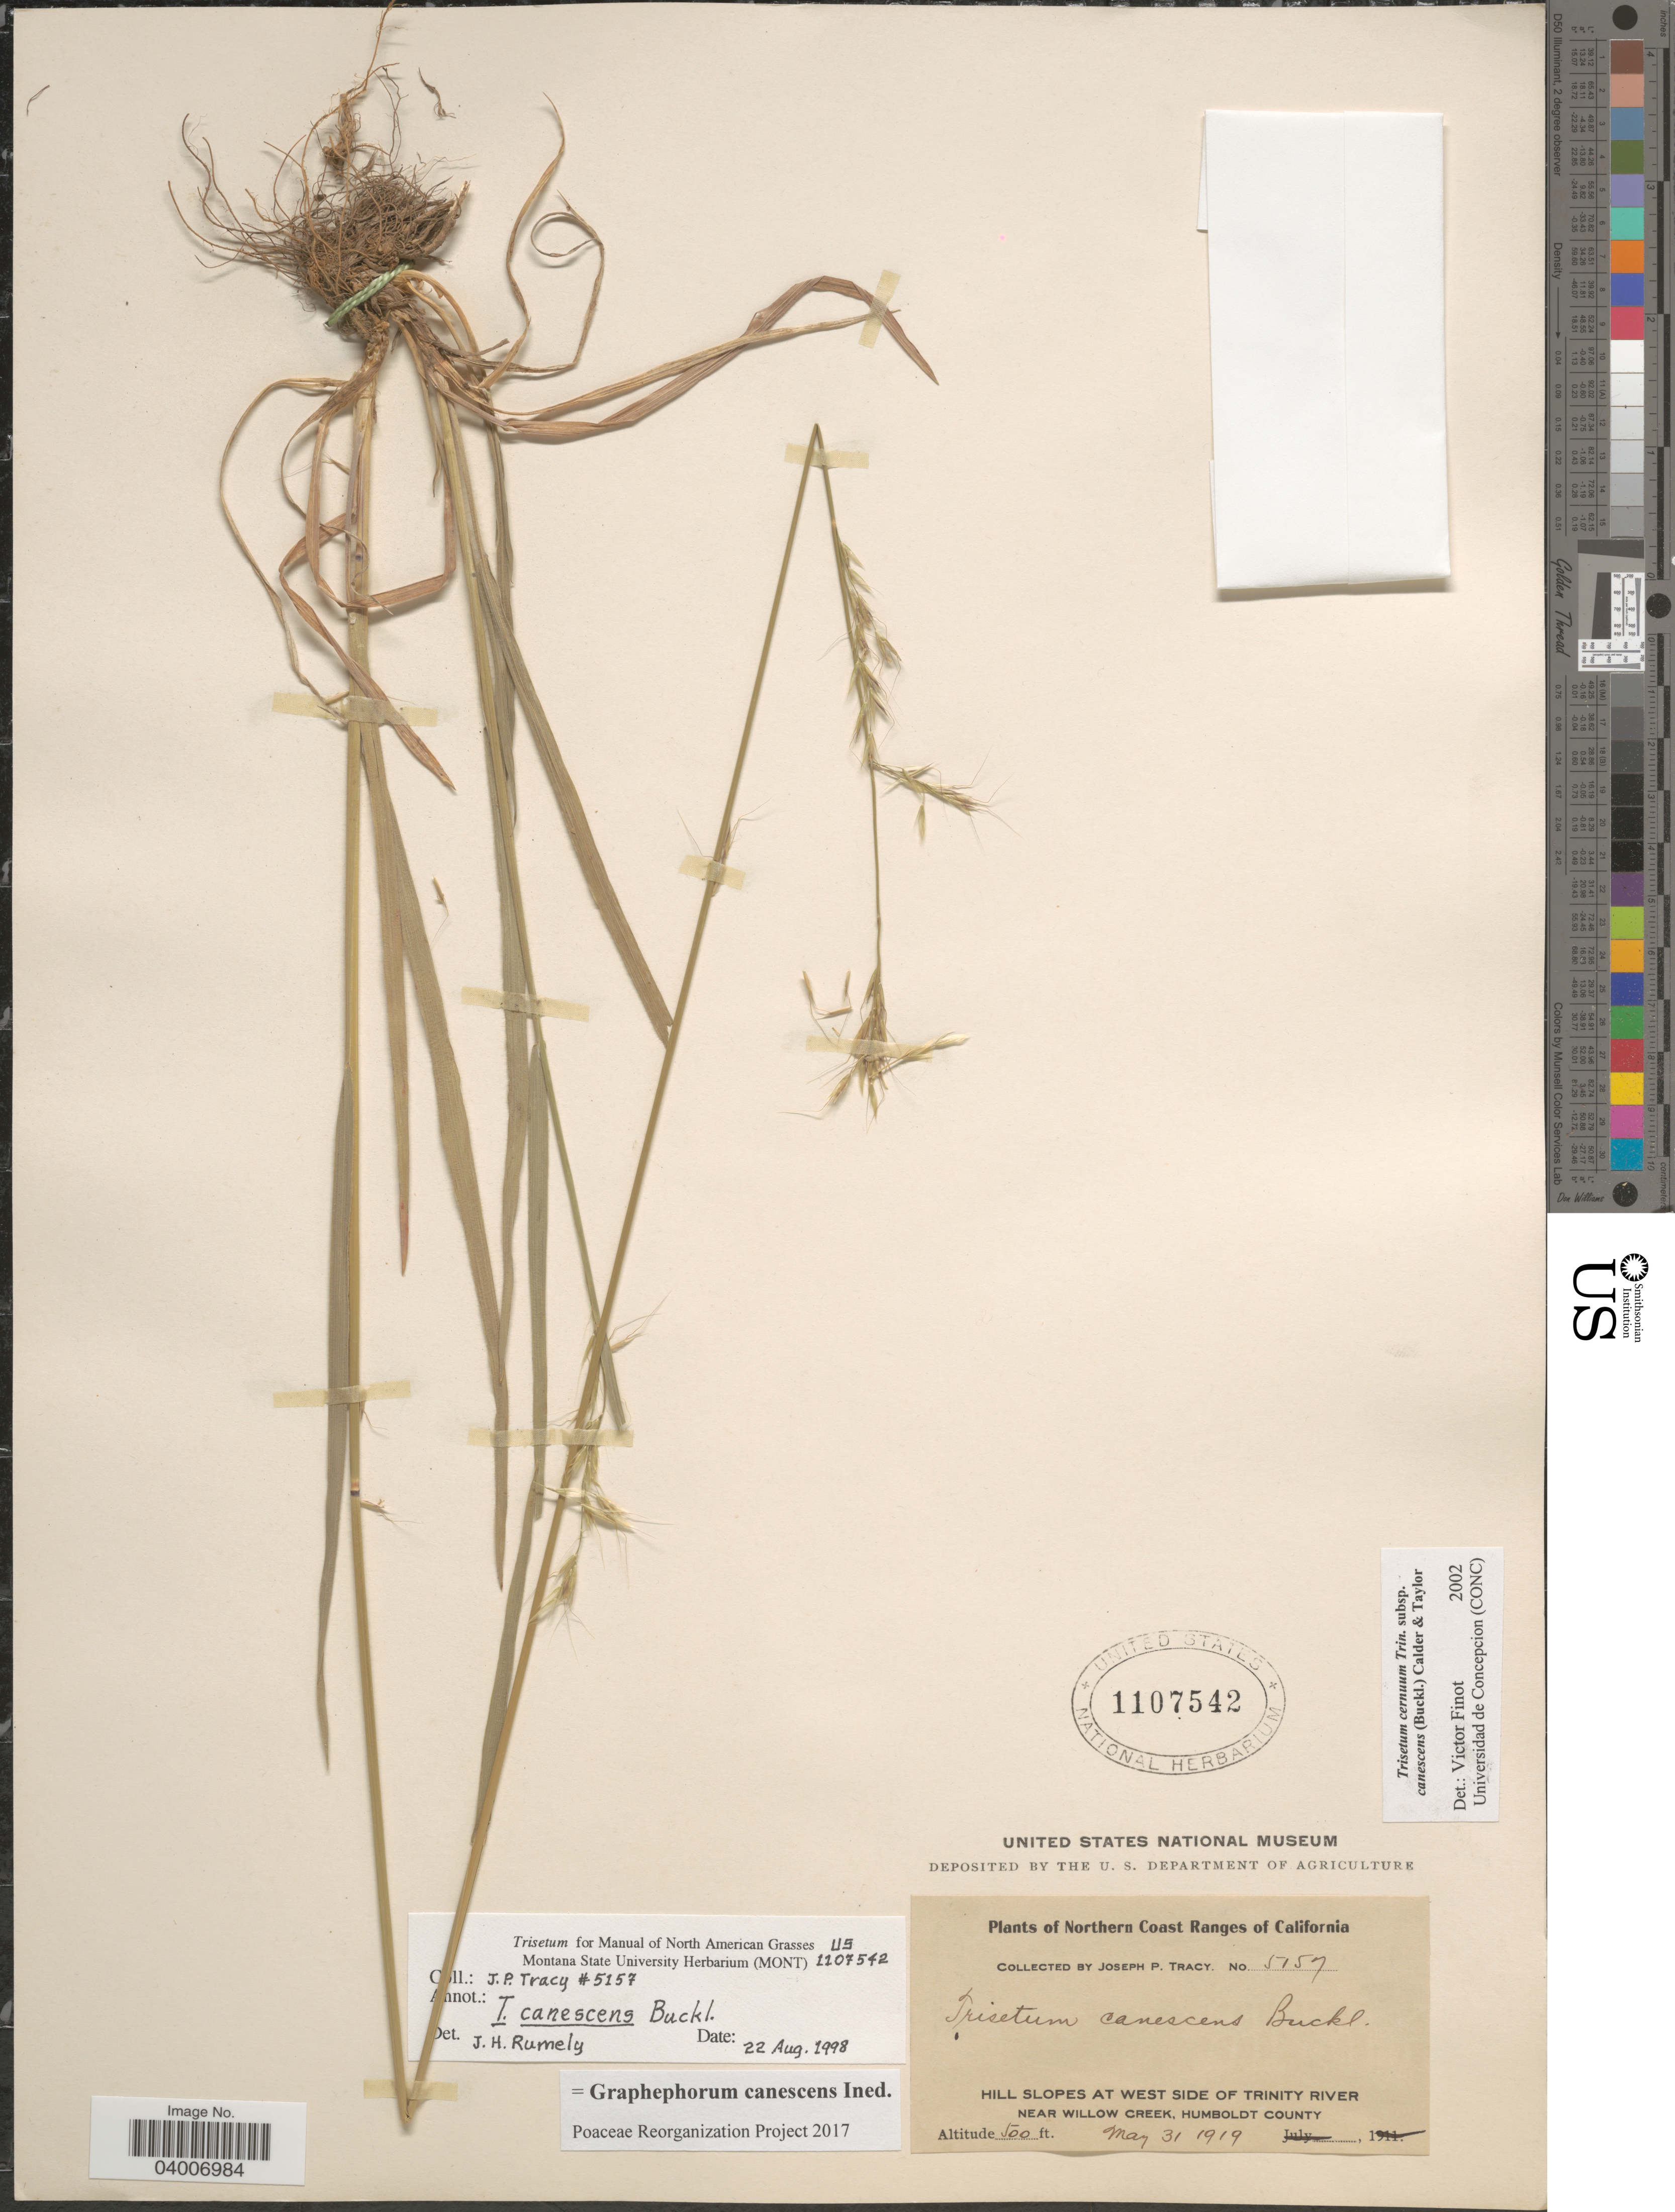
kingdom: Plantae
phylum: Tracheophyta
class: Liliopsida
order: Poales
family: Poaceae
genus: Graphephorum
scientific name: Graphephorum canescens ined.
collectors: J. Tracy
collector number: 5157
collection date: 1919-05-31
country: United States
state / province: California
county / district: Humboldt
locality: Northern Coast Ranges of California. Hill slopes at West side of Trinity River near Willow Creek, Humboldt County.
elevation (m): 152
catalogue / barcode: US 1107542